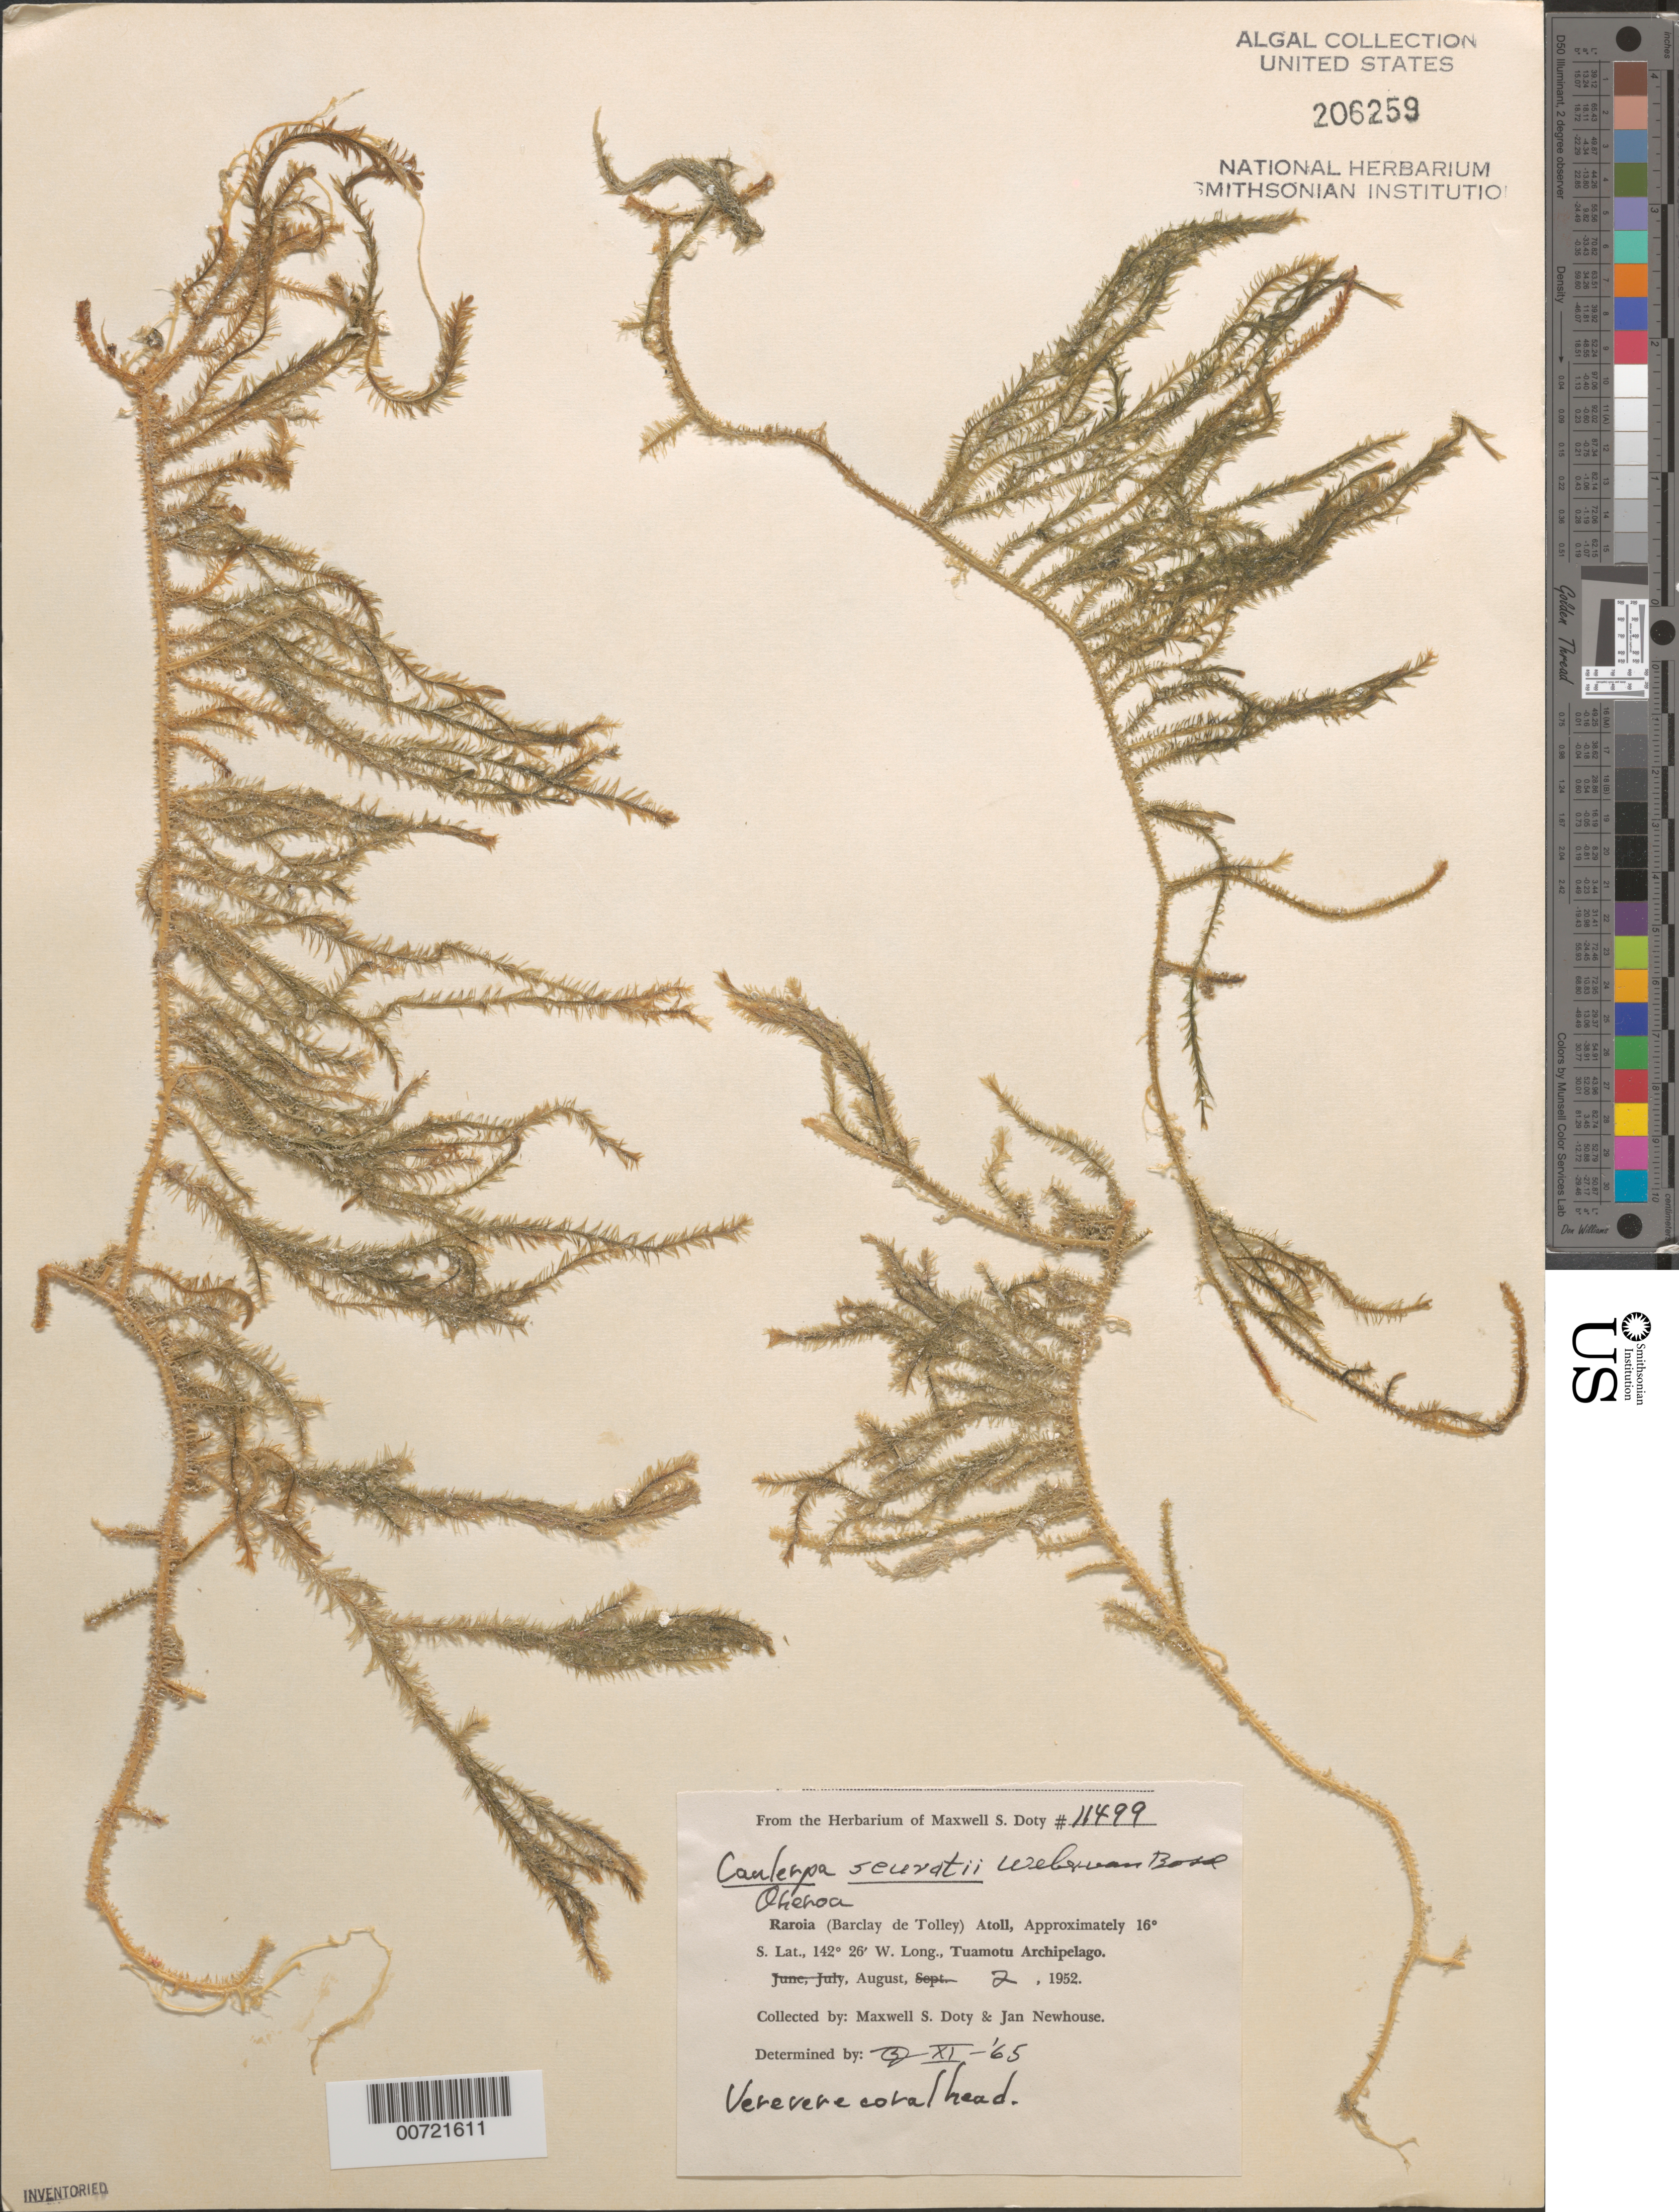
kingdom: Plantae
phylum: Chlorophyta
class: Ulvophyceae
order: Bryopsidales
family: Caulerpaceae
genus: Caulerpa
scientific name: Caulerpa seuratii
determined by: Doty, M. S.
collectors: M. S. Doty & W. J. Newhouse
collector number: MSD 11499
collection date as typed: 02 Aug 1952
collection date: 1952-08-02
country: French Polynesia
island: Raroia Atoll (Barclay de Tolley Atoll)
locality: Oneroa (village), Verevere coral head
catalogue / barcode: US 206259